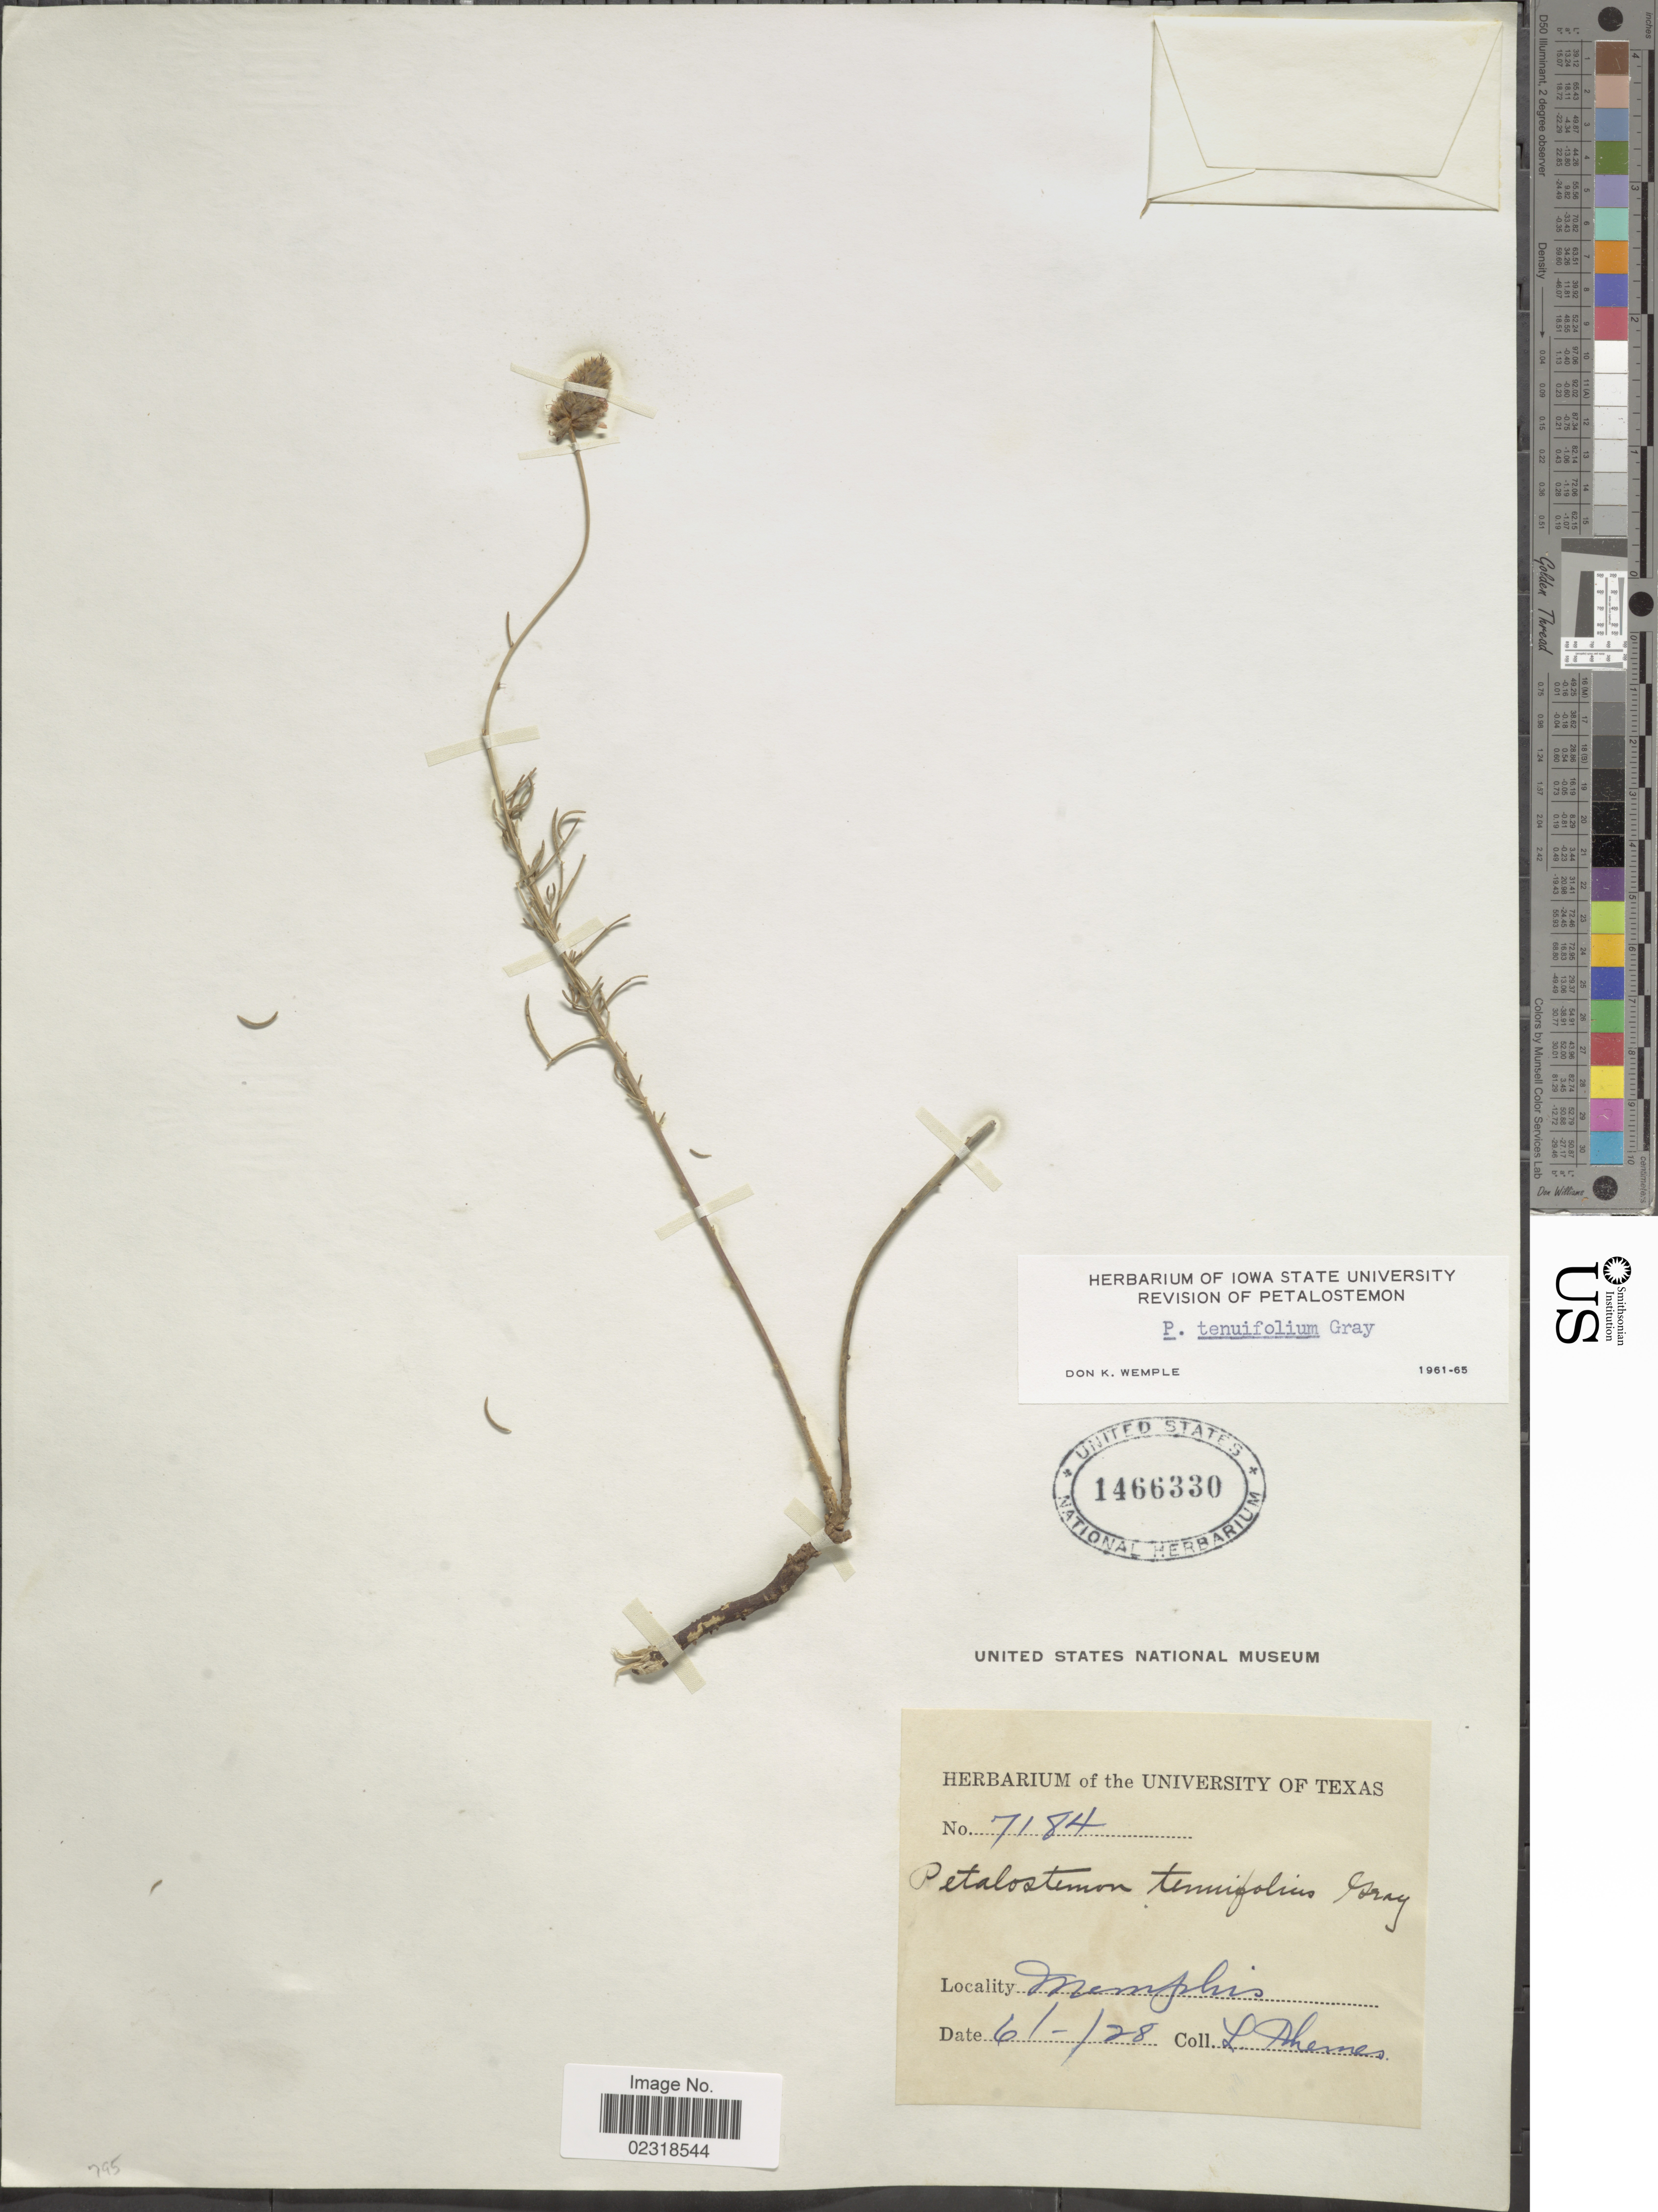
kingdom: Plantae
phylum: Tracheophyta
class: Magnoliopsida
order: Fabales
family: Fabaceae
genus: Dalea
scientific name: Dalea tenuifolia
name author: (A. Gray) Shinners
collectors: L. Ahemes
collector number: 7184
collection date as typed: Transcribed d/m/y: /6/28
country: United States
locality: Memphis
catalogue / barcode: US 1466330